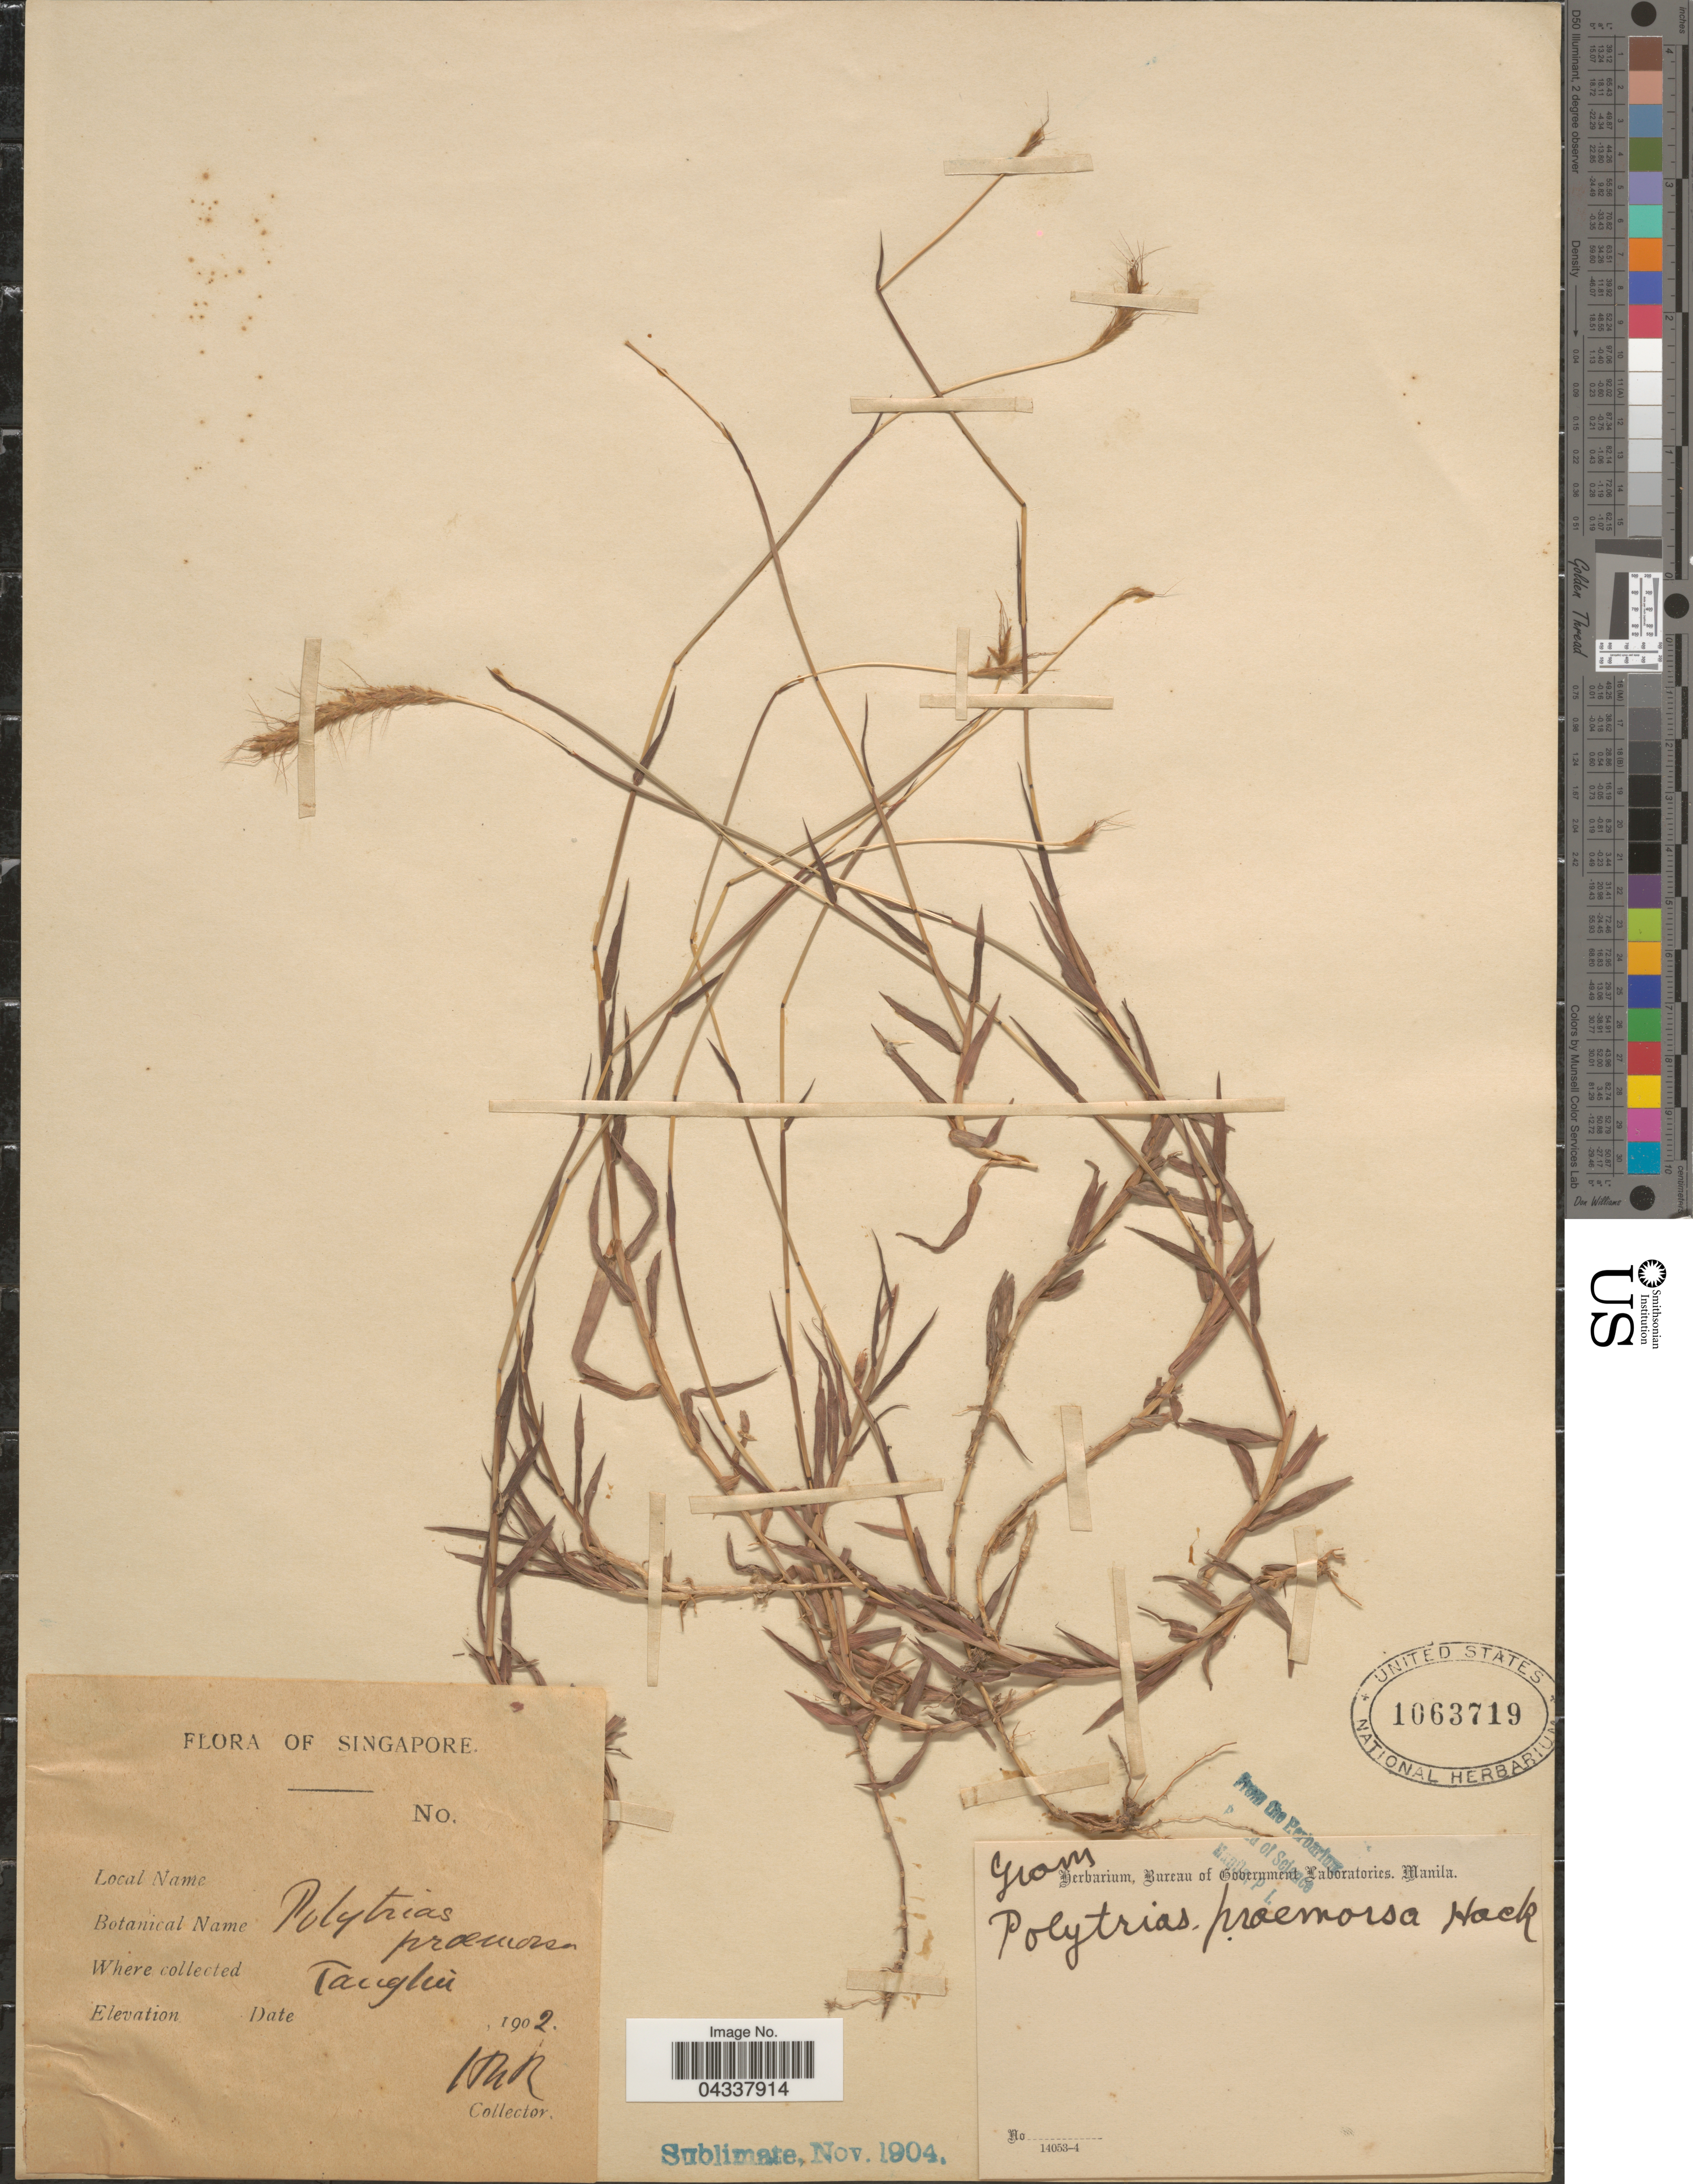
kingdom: Plantae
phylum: Tracheophyta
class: Liliopsida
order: Poales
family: Poaceae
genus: Polytrias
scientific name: Polytrias indica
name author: (Houtt.) Veldkamp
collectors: H. W. R.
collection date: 1902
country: Singapore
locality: Tanglin.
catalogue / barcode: US 1063719